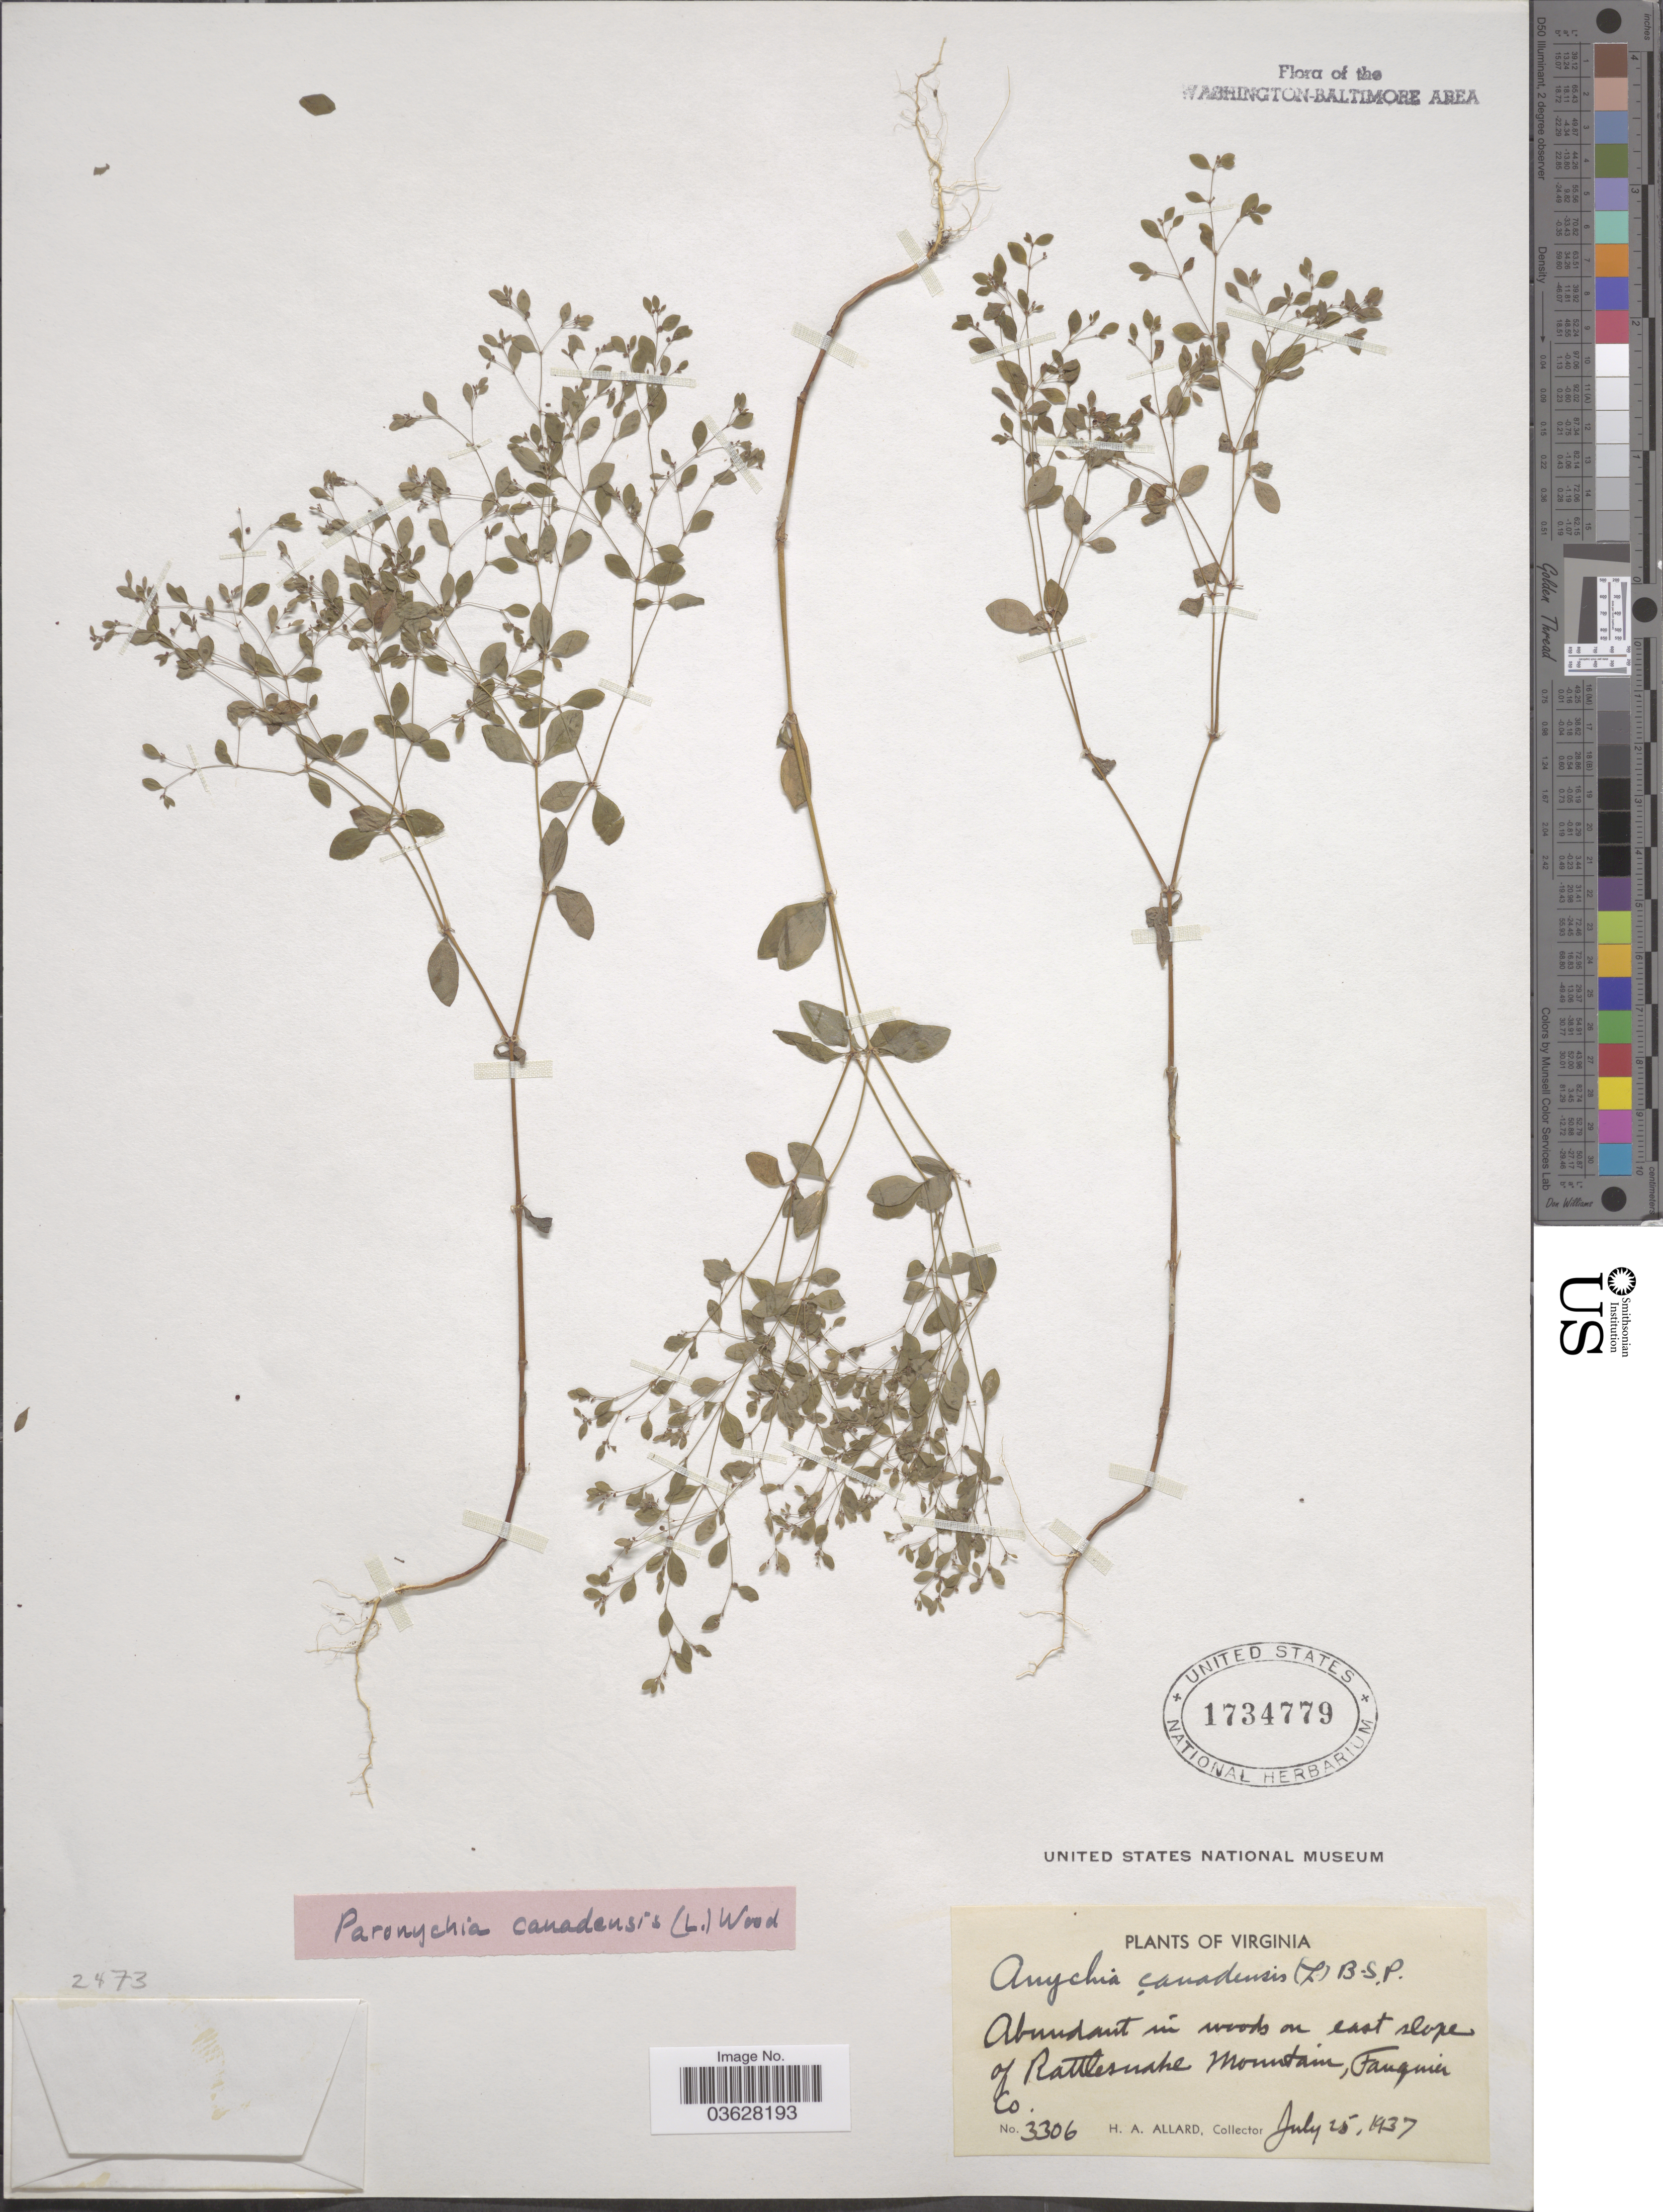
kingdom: Plantae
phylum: Tracheophyta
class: Magnoliopsida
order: Caryophyllales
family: Caryophyllaceae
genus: Paronychia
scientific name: Paronychia canadensis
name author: (L.) Alph. Wood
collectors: H. A. Allard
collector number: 3306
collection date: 1937-07-25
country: United States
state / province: Virginia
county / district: Fauquier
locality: Abundant in woods on east slope of Rattlesnake Mountain, Fauquier Co.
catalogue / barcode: US 1734779